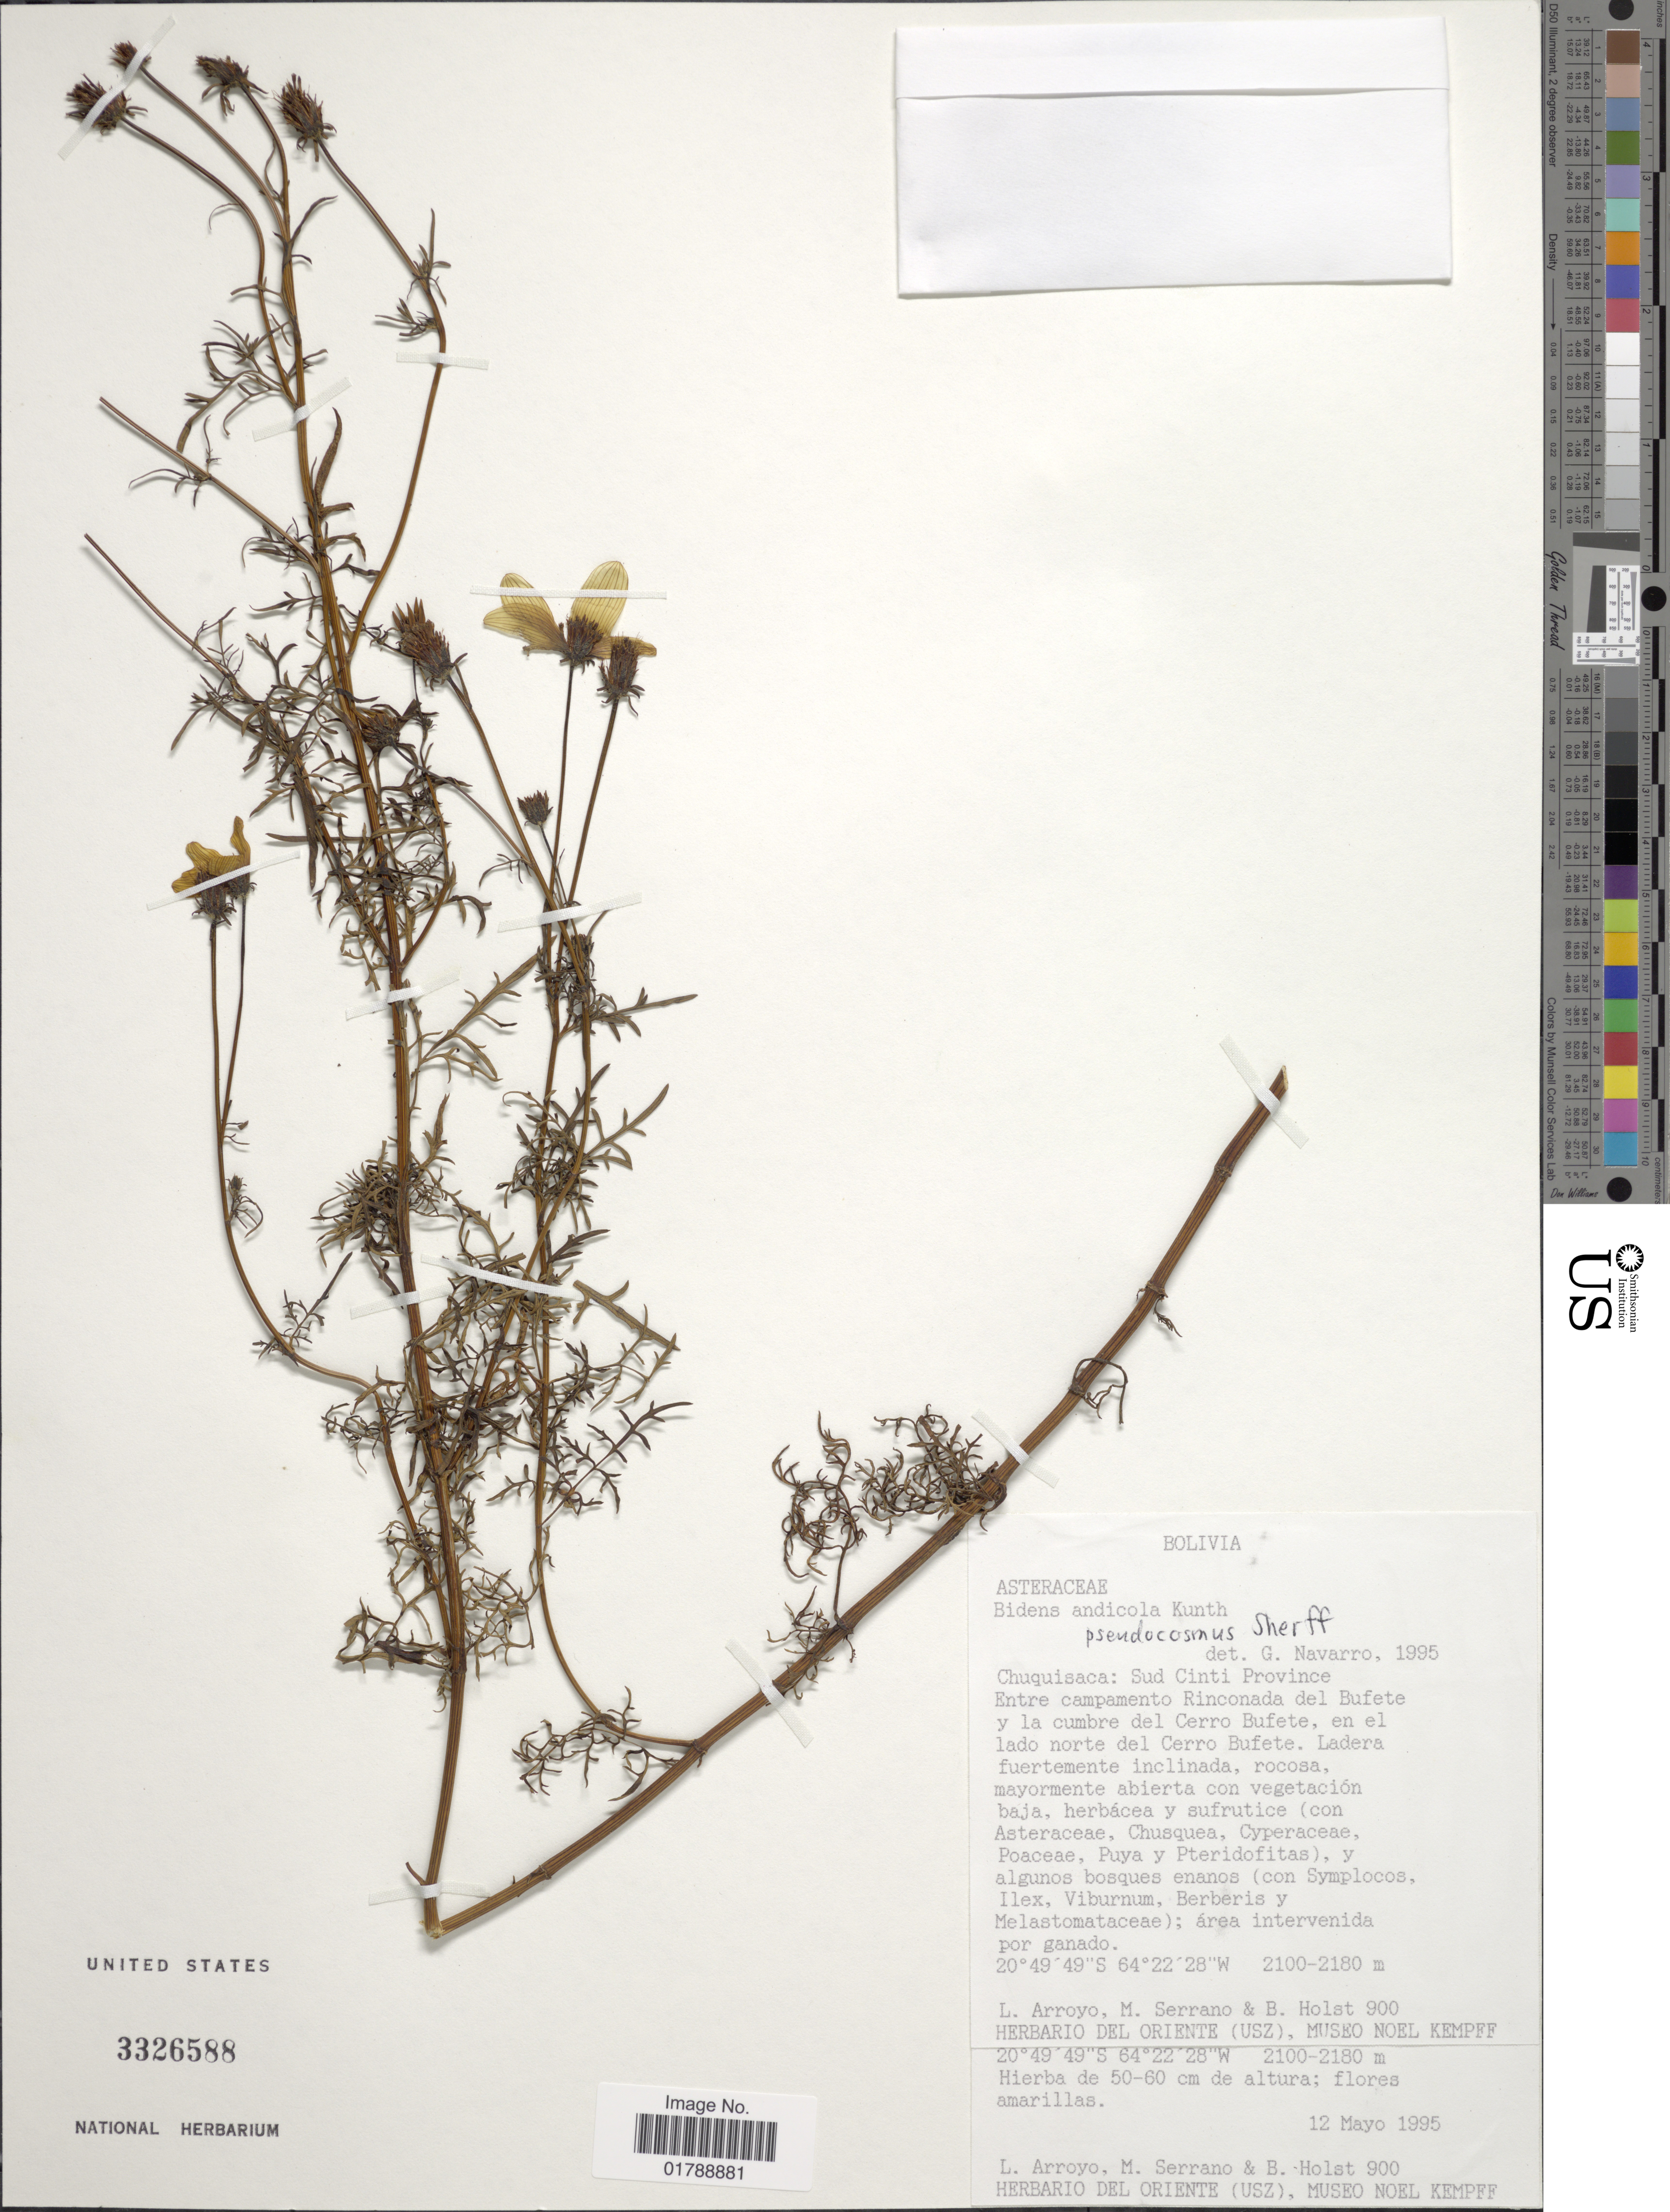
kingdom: Plantae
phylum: Tracheophyta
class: Magnoliopsida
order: Asterales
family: Asteraceae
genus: Bidens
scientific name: Bidens pseudocosmos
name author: Sherff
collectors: L. Arroyo, M. Serrano & B. Holst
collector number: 900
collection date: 1995-05-12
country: Bolivia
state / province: Chuquisaca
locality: Sud Cinti Province. Entre campamento Rinconada del Bufete y la cumbre del Cerro Bufete, en el lado norte del Cerro Bufete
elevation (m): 2100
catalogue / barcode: US 3326588